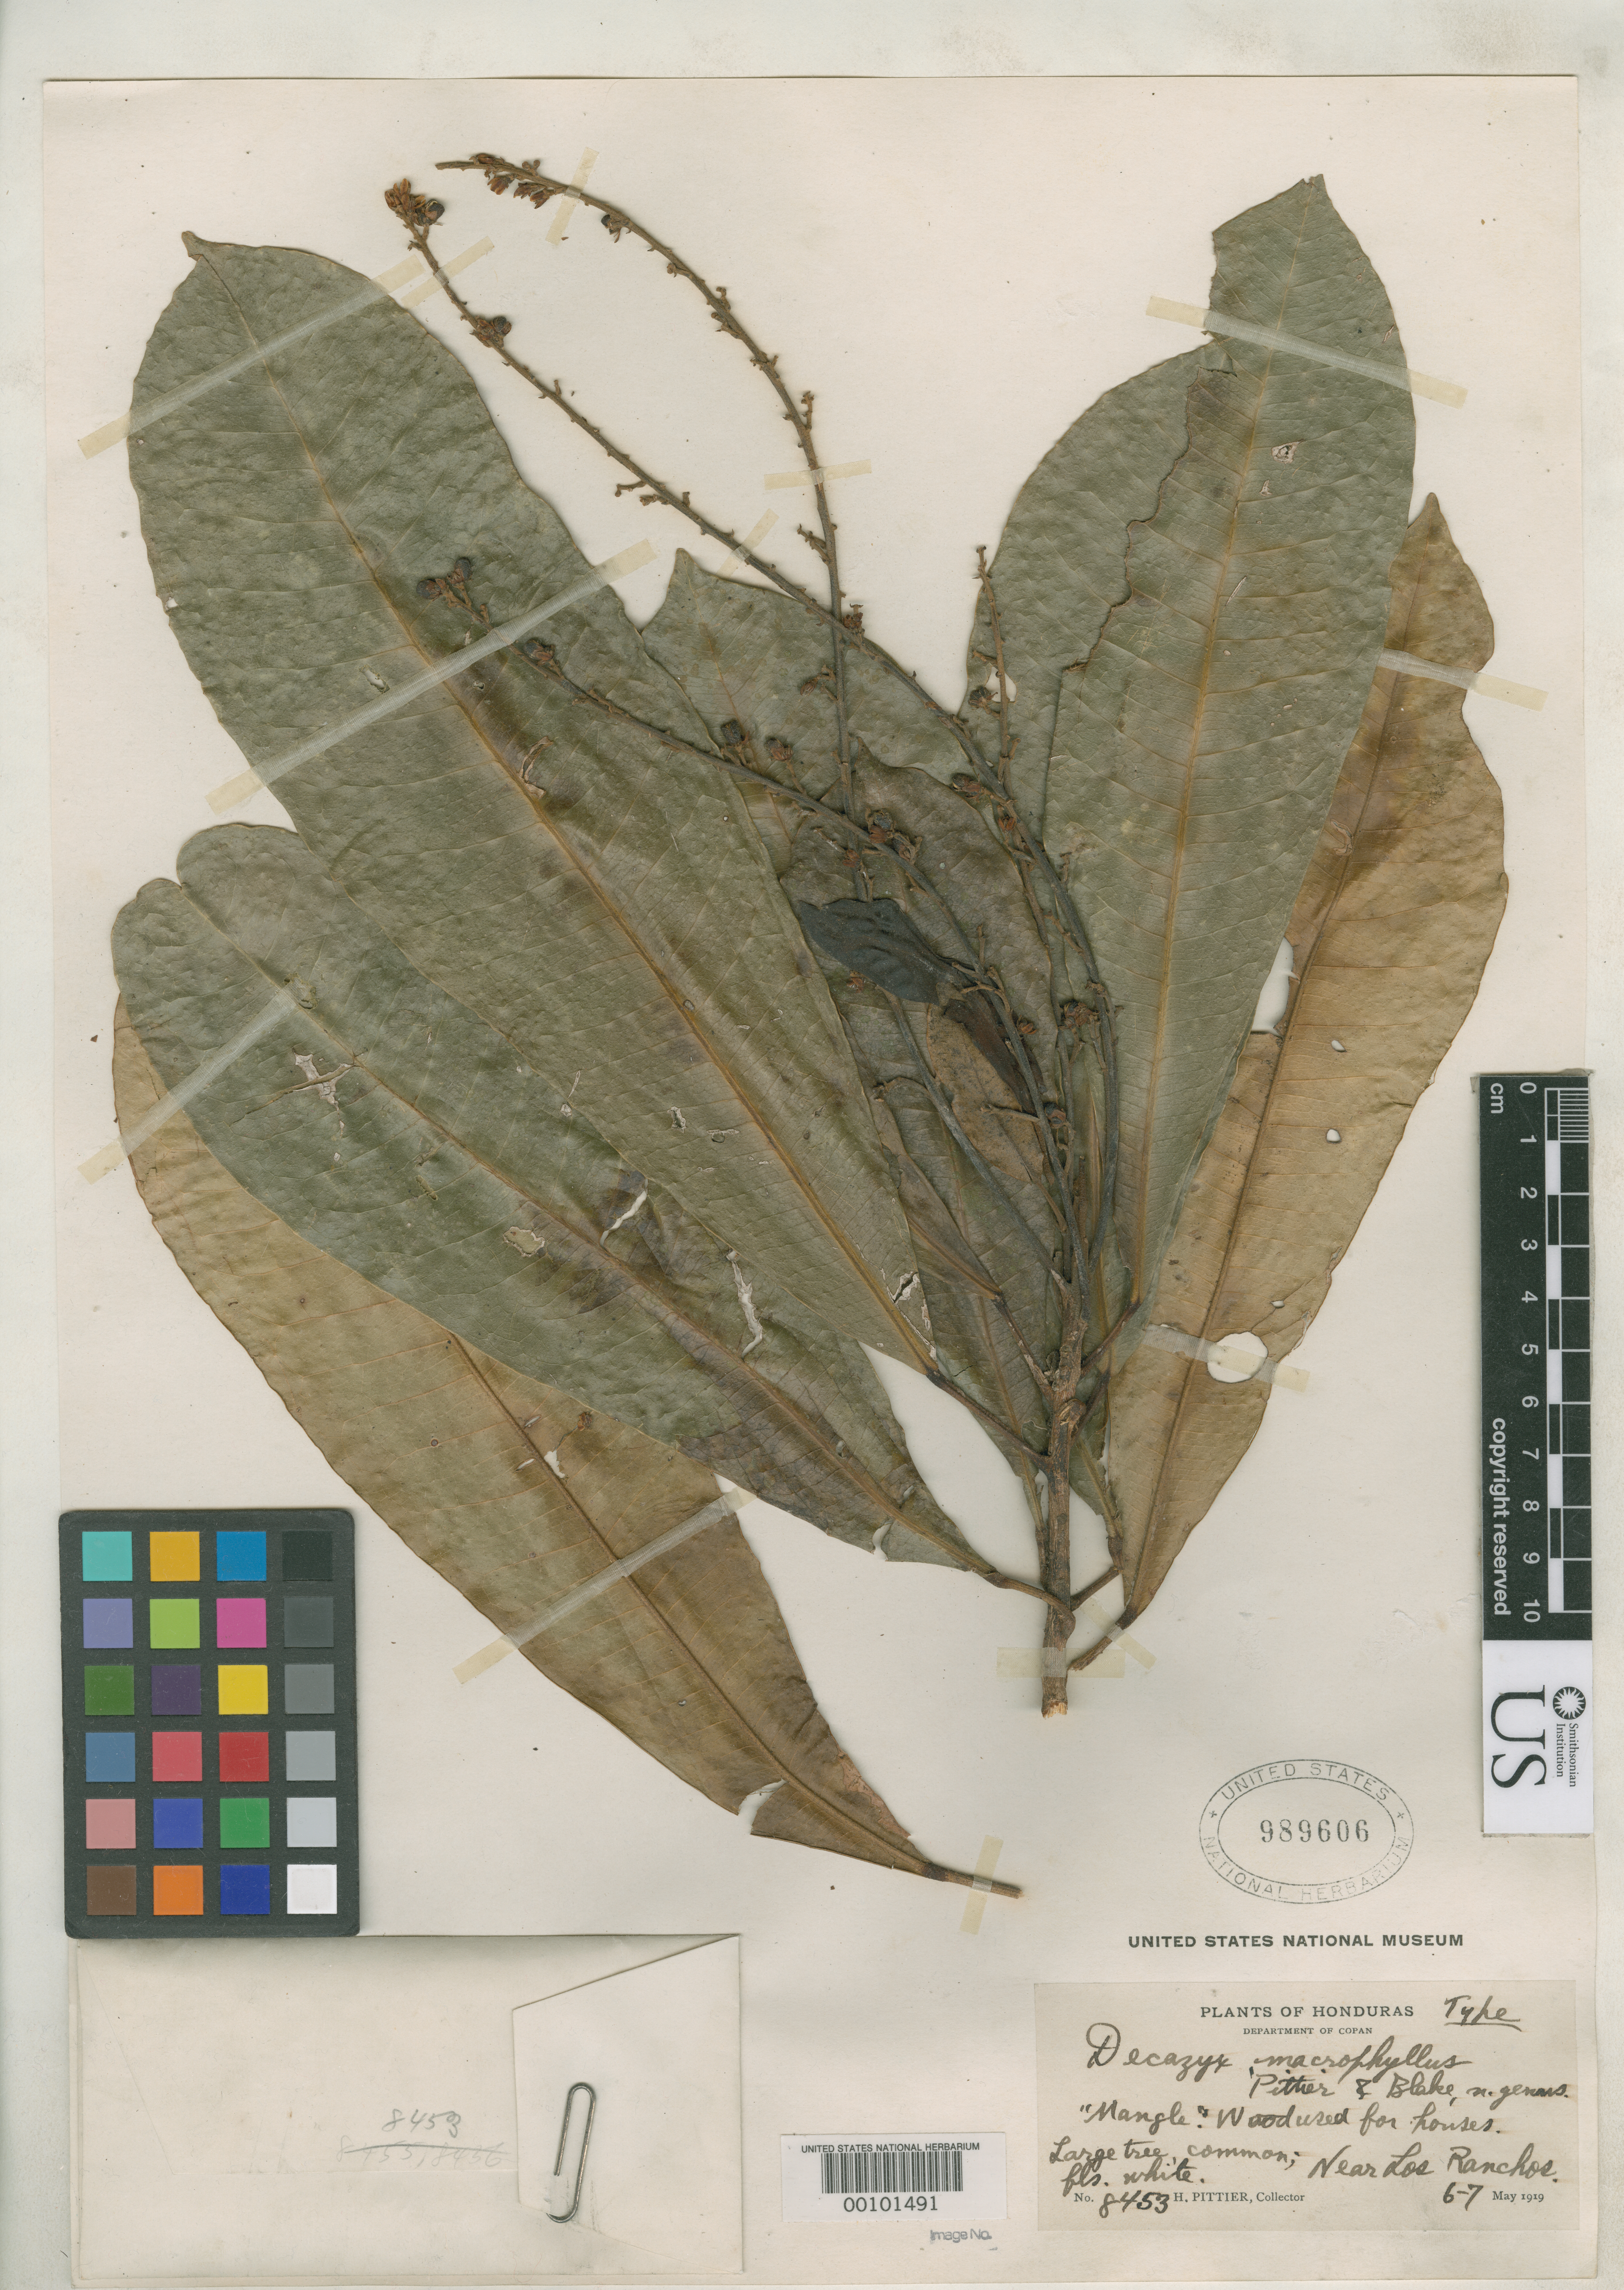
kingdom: Plantae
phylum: Tracheophyta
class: Magnoliopsida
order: Sapindales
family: Rutaceae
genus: Decazyx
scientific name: Decazyx macrophyllus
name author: Pittier & S.F. Blake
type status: Holotype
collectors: H. F. Pittier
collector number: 8453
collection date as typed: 06 May 1919 to 07 May 1919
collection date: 1919-05-06/1919-05-07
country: Honduras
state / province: Copán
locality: Near Los Ranchos.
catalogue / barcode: US 989606